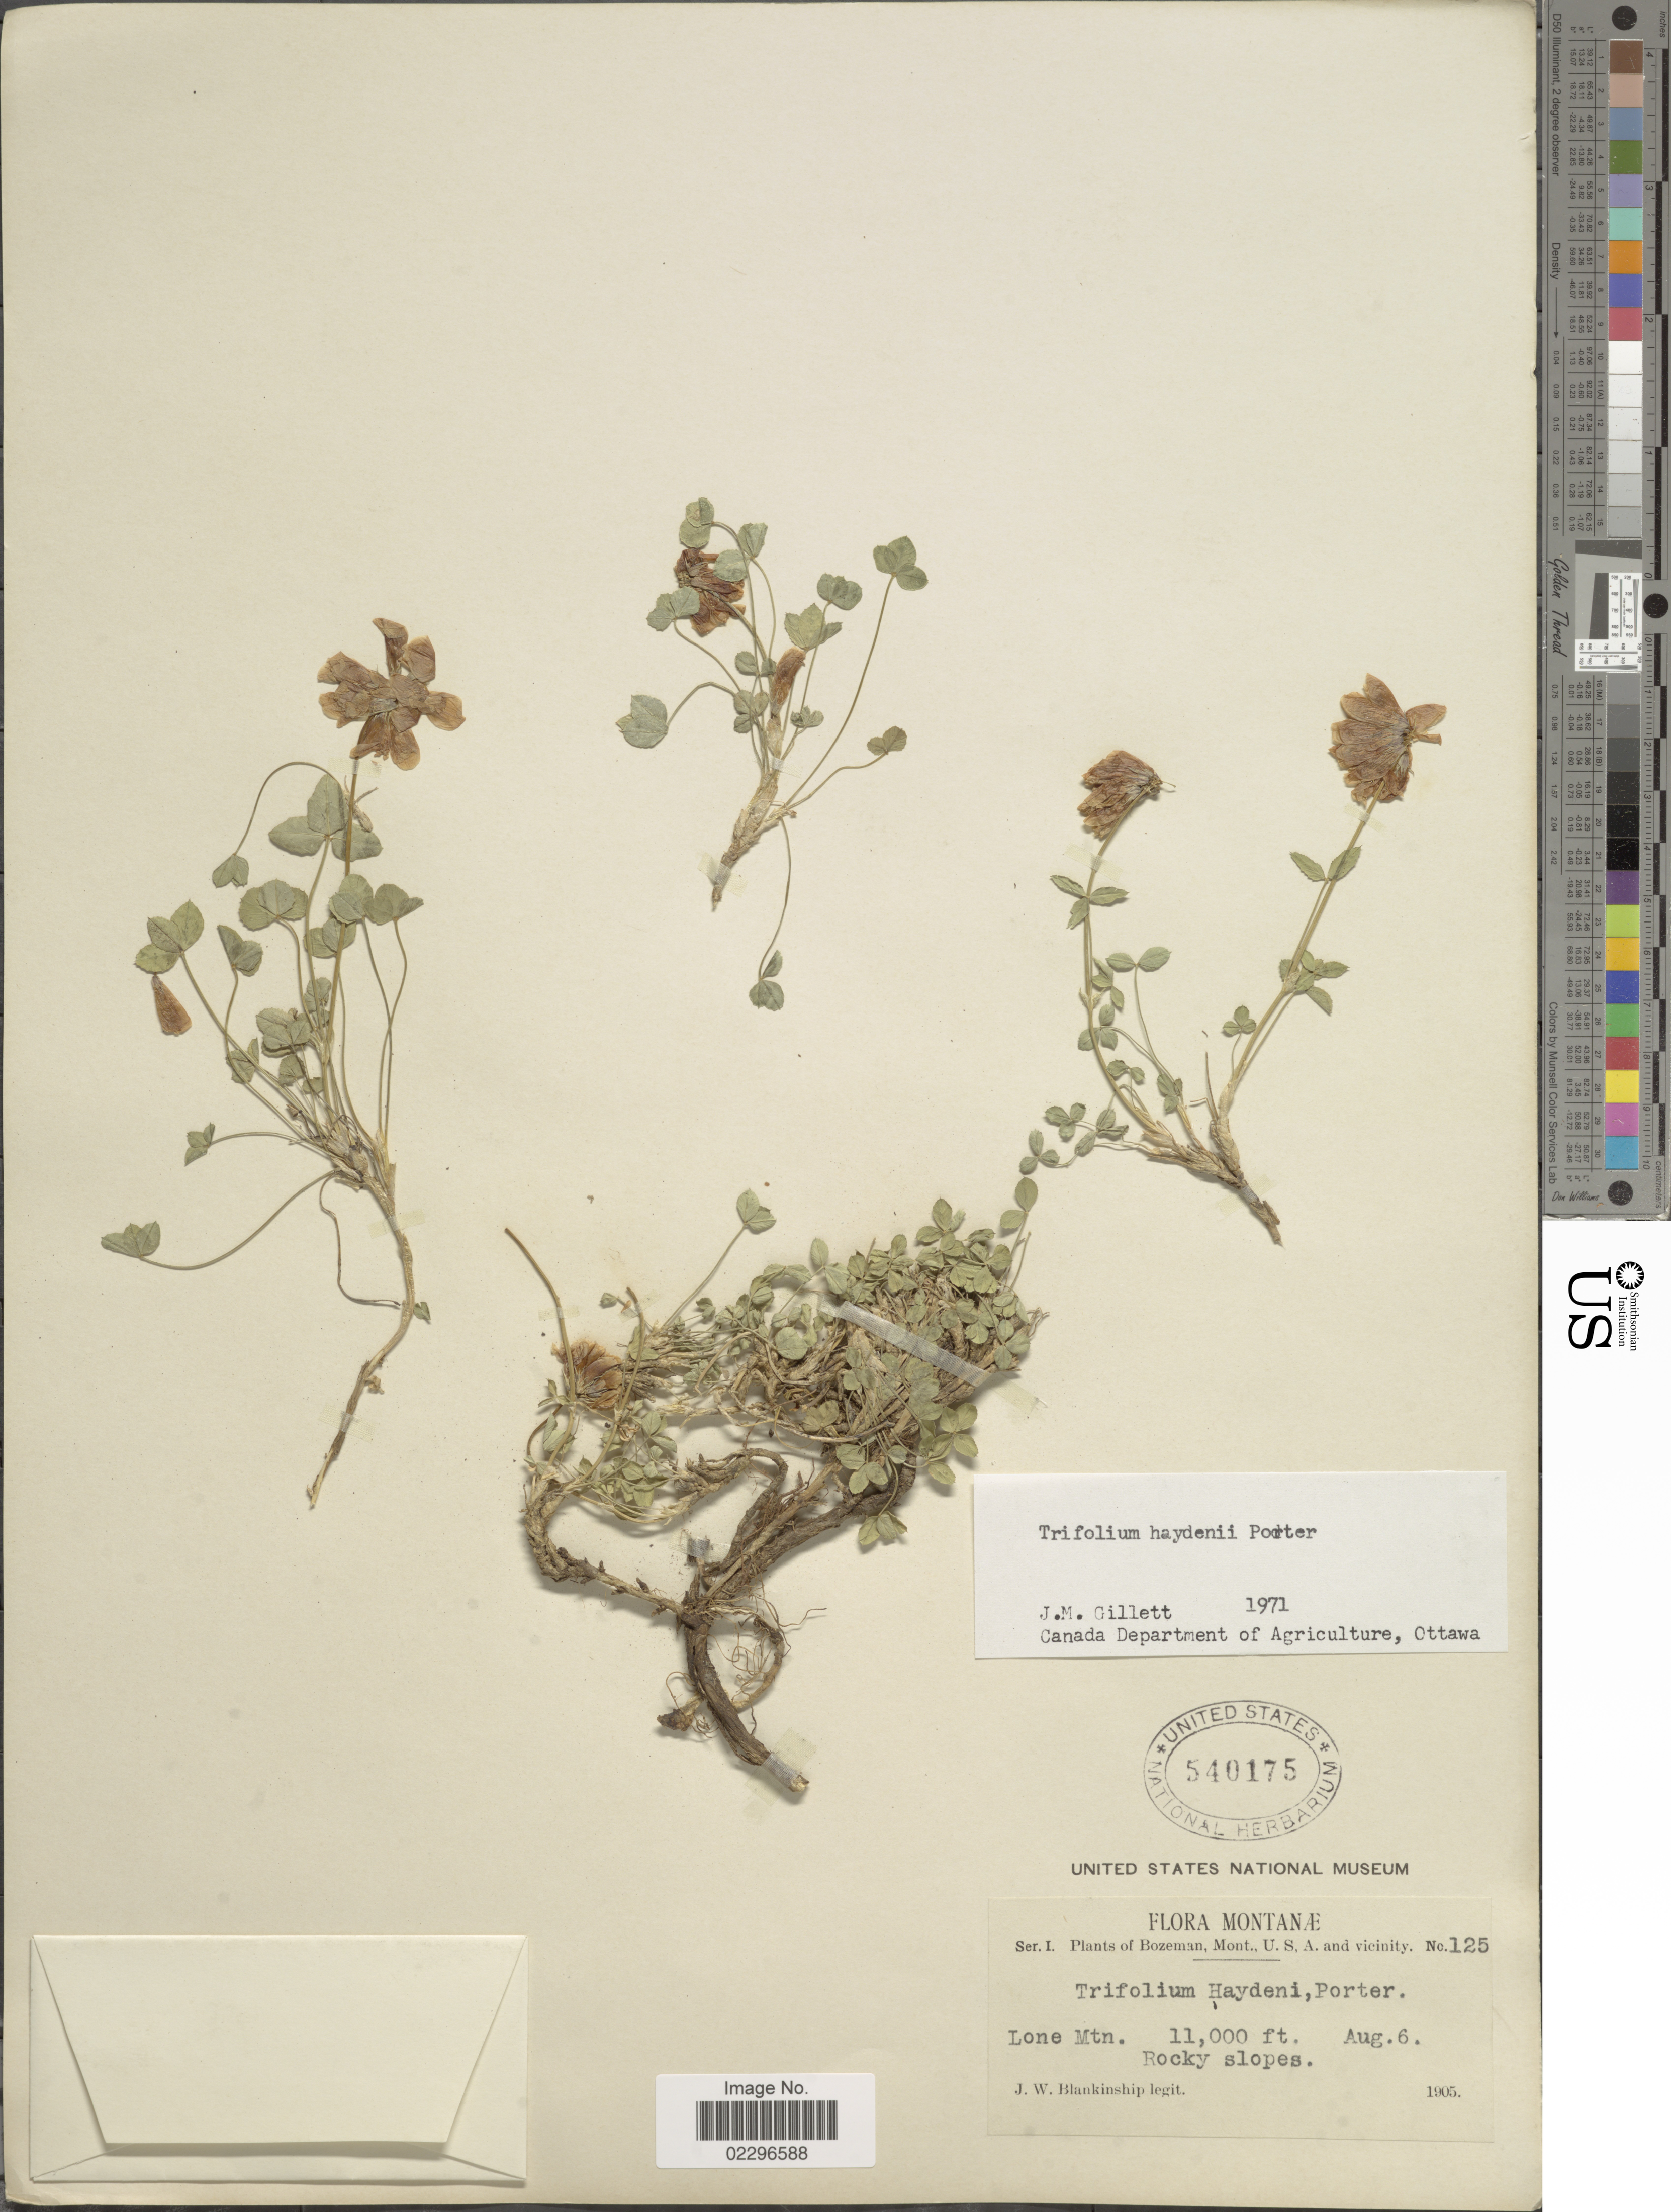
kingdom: Plantae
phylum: Tracheophyta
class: Magnoliopsida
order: Fabales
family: Fabaceae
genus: Trifolium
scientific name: Trifolium haydeni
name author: Porter in Hayden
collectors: J. W. Blankinship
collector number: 125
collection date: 1905-08-06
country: United States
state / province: Montana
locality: Lone Mtn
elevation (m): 3353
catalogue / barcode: US 540175